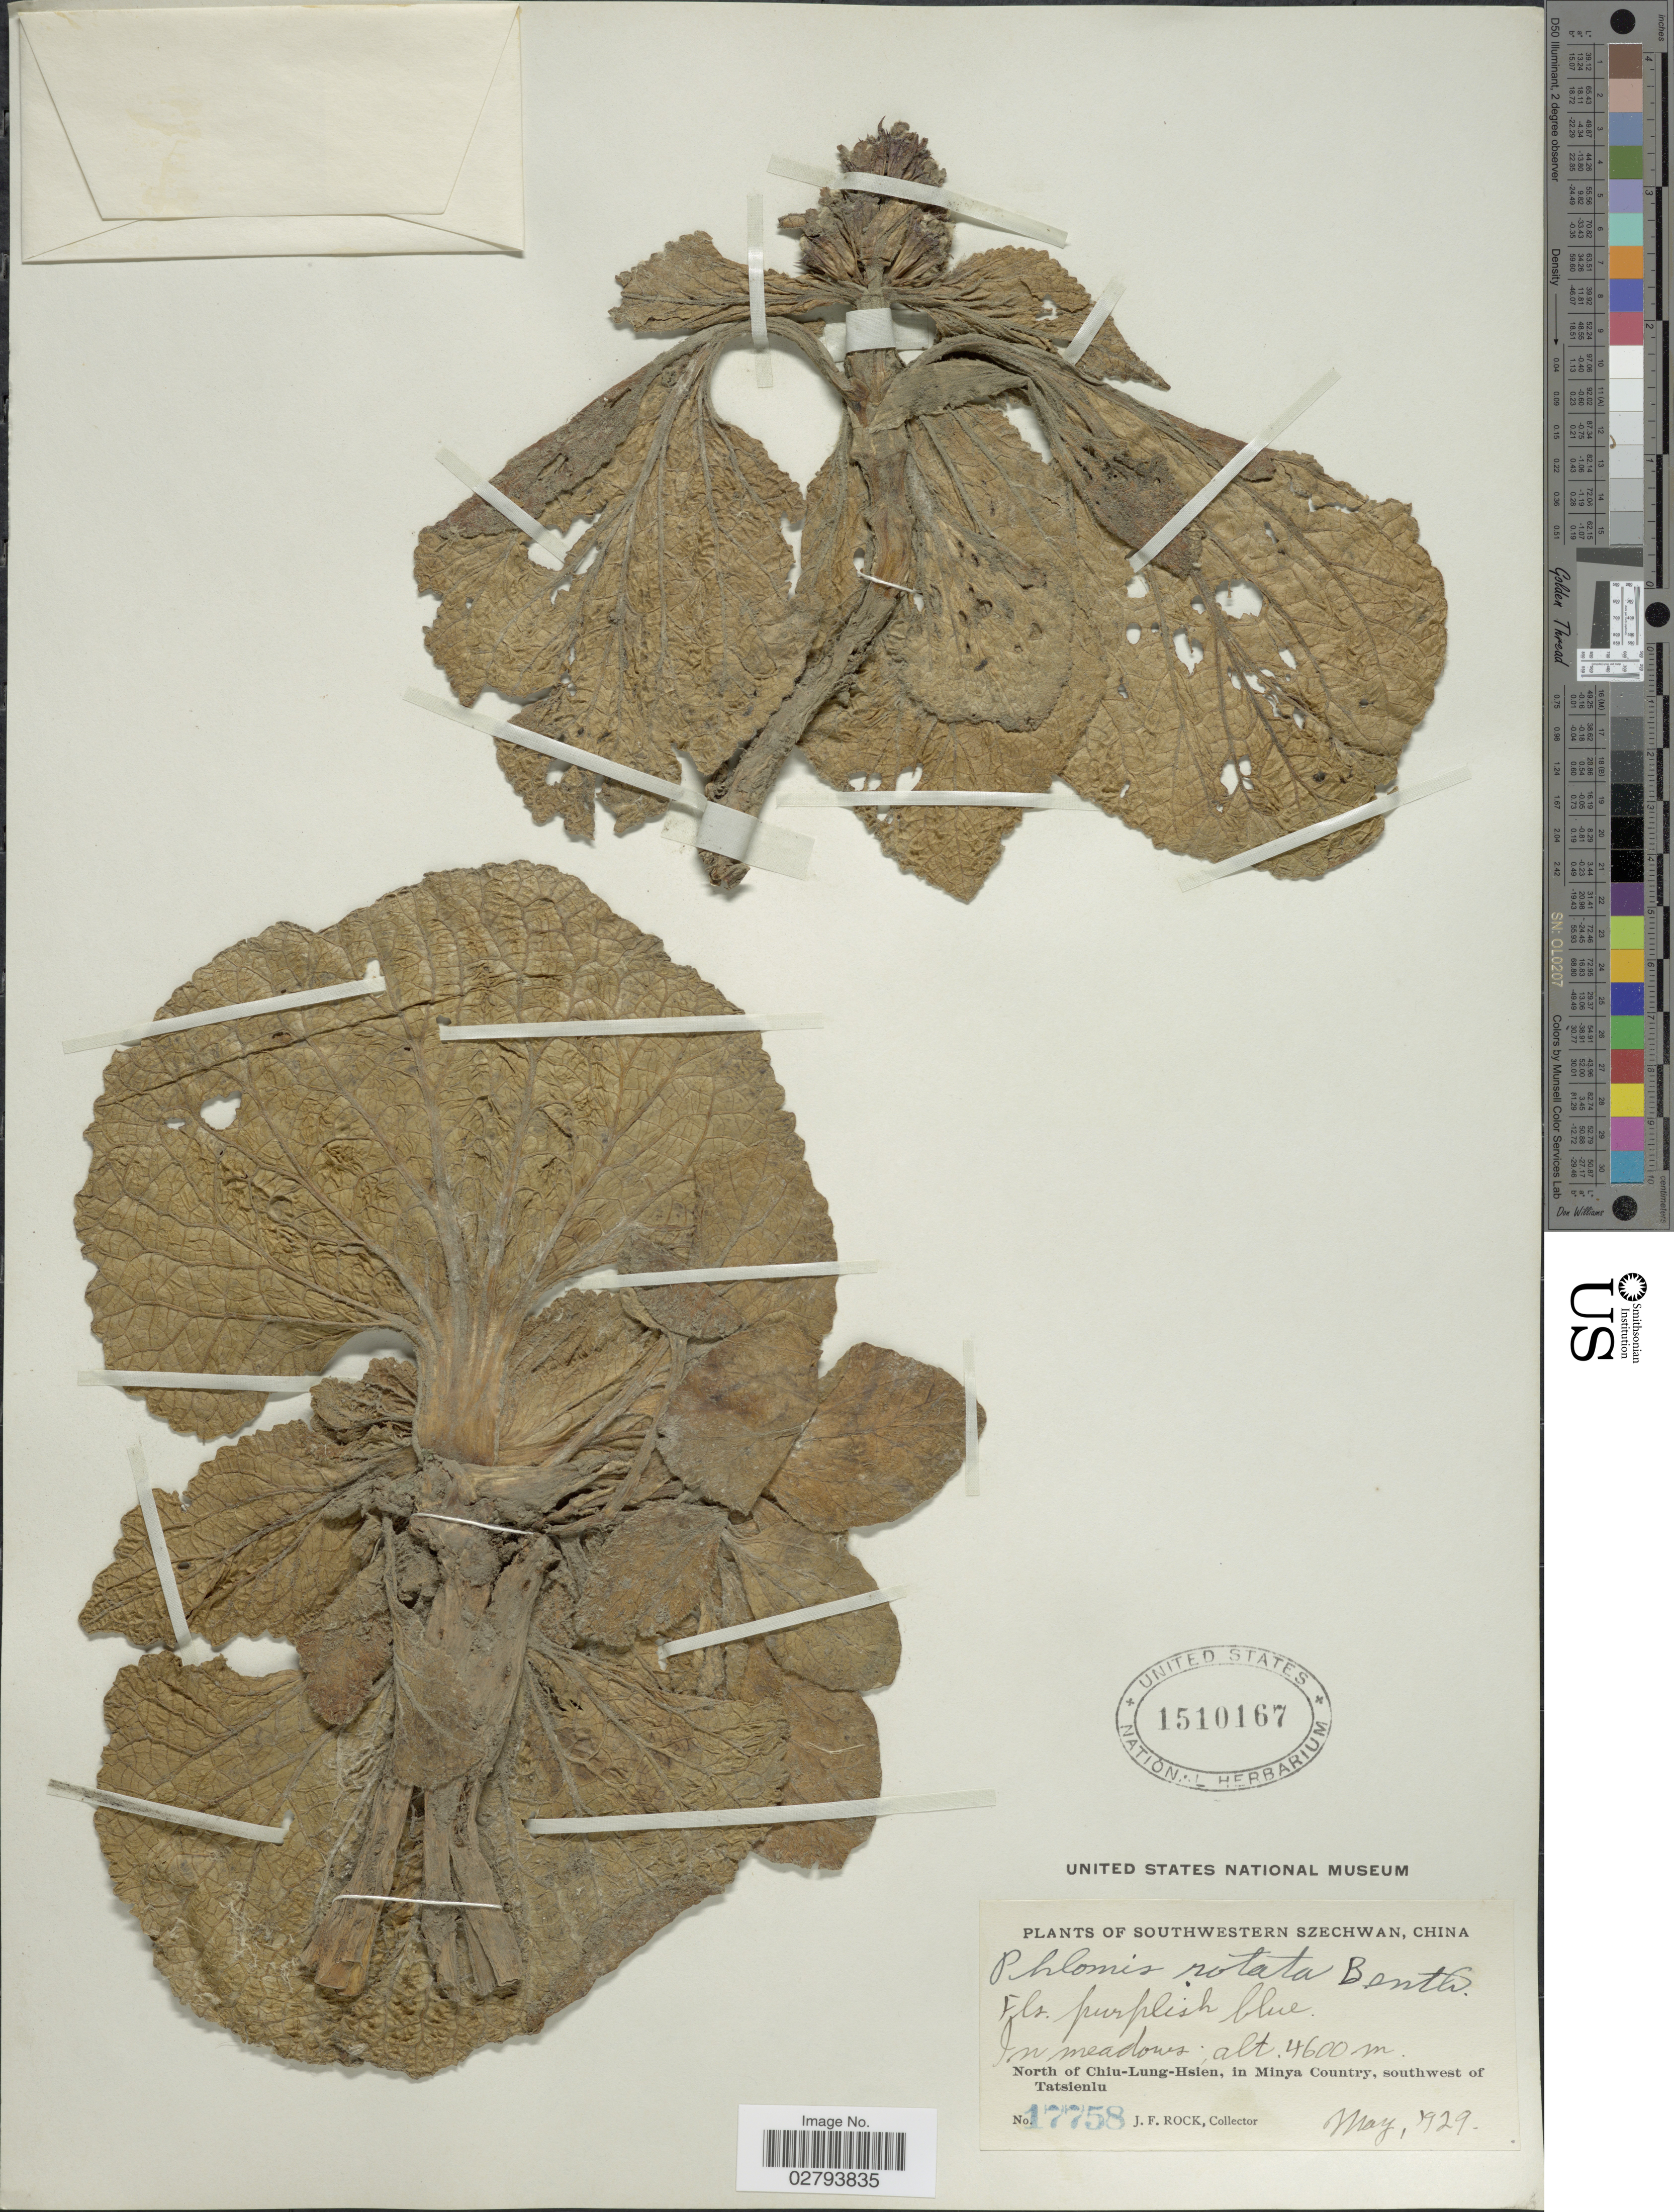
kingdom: Plantae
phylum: Tracheophyta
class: Magnoliopsida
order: Lamiales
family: Lamiaceae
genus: Phlomoides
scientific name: Phlomoides rotata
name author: (Benth. & Hook. f.) Mathiesen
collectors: J. Rock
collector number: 17758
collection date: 1929-05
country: China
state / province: Sichuan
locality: Southwestern Szechwan, North of Chiu-Lung-Hsien, in Minya Country, southwest of Tatsieniu.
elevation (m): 4600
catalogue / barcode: US 1510167